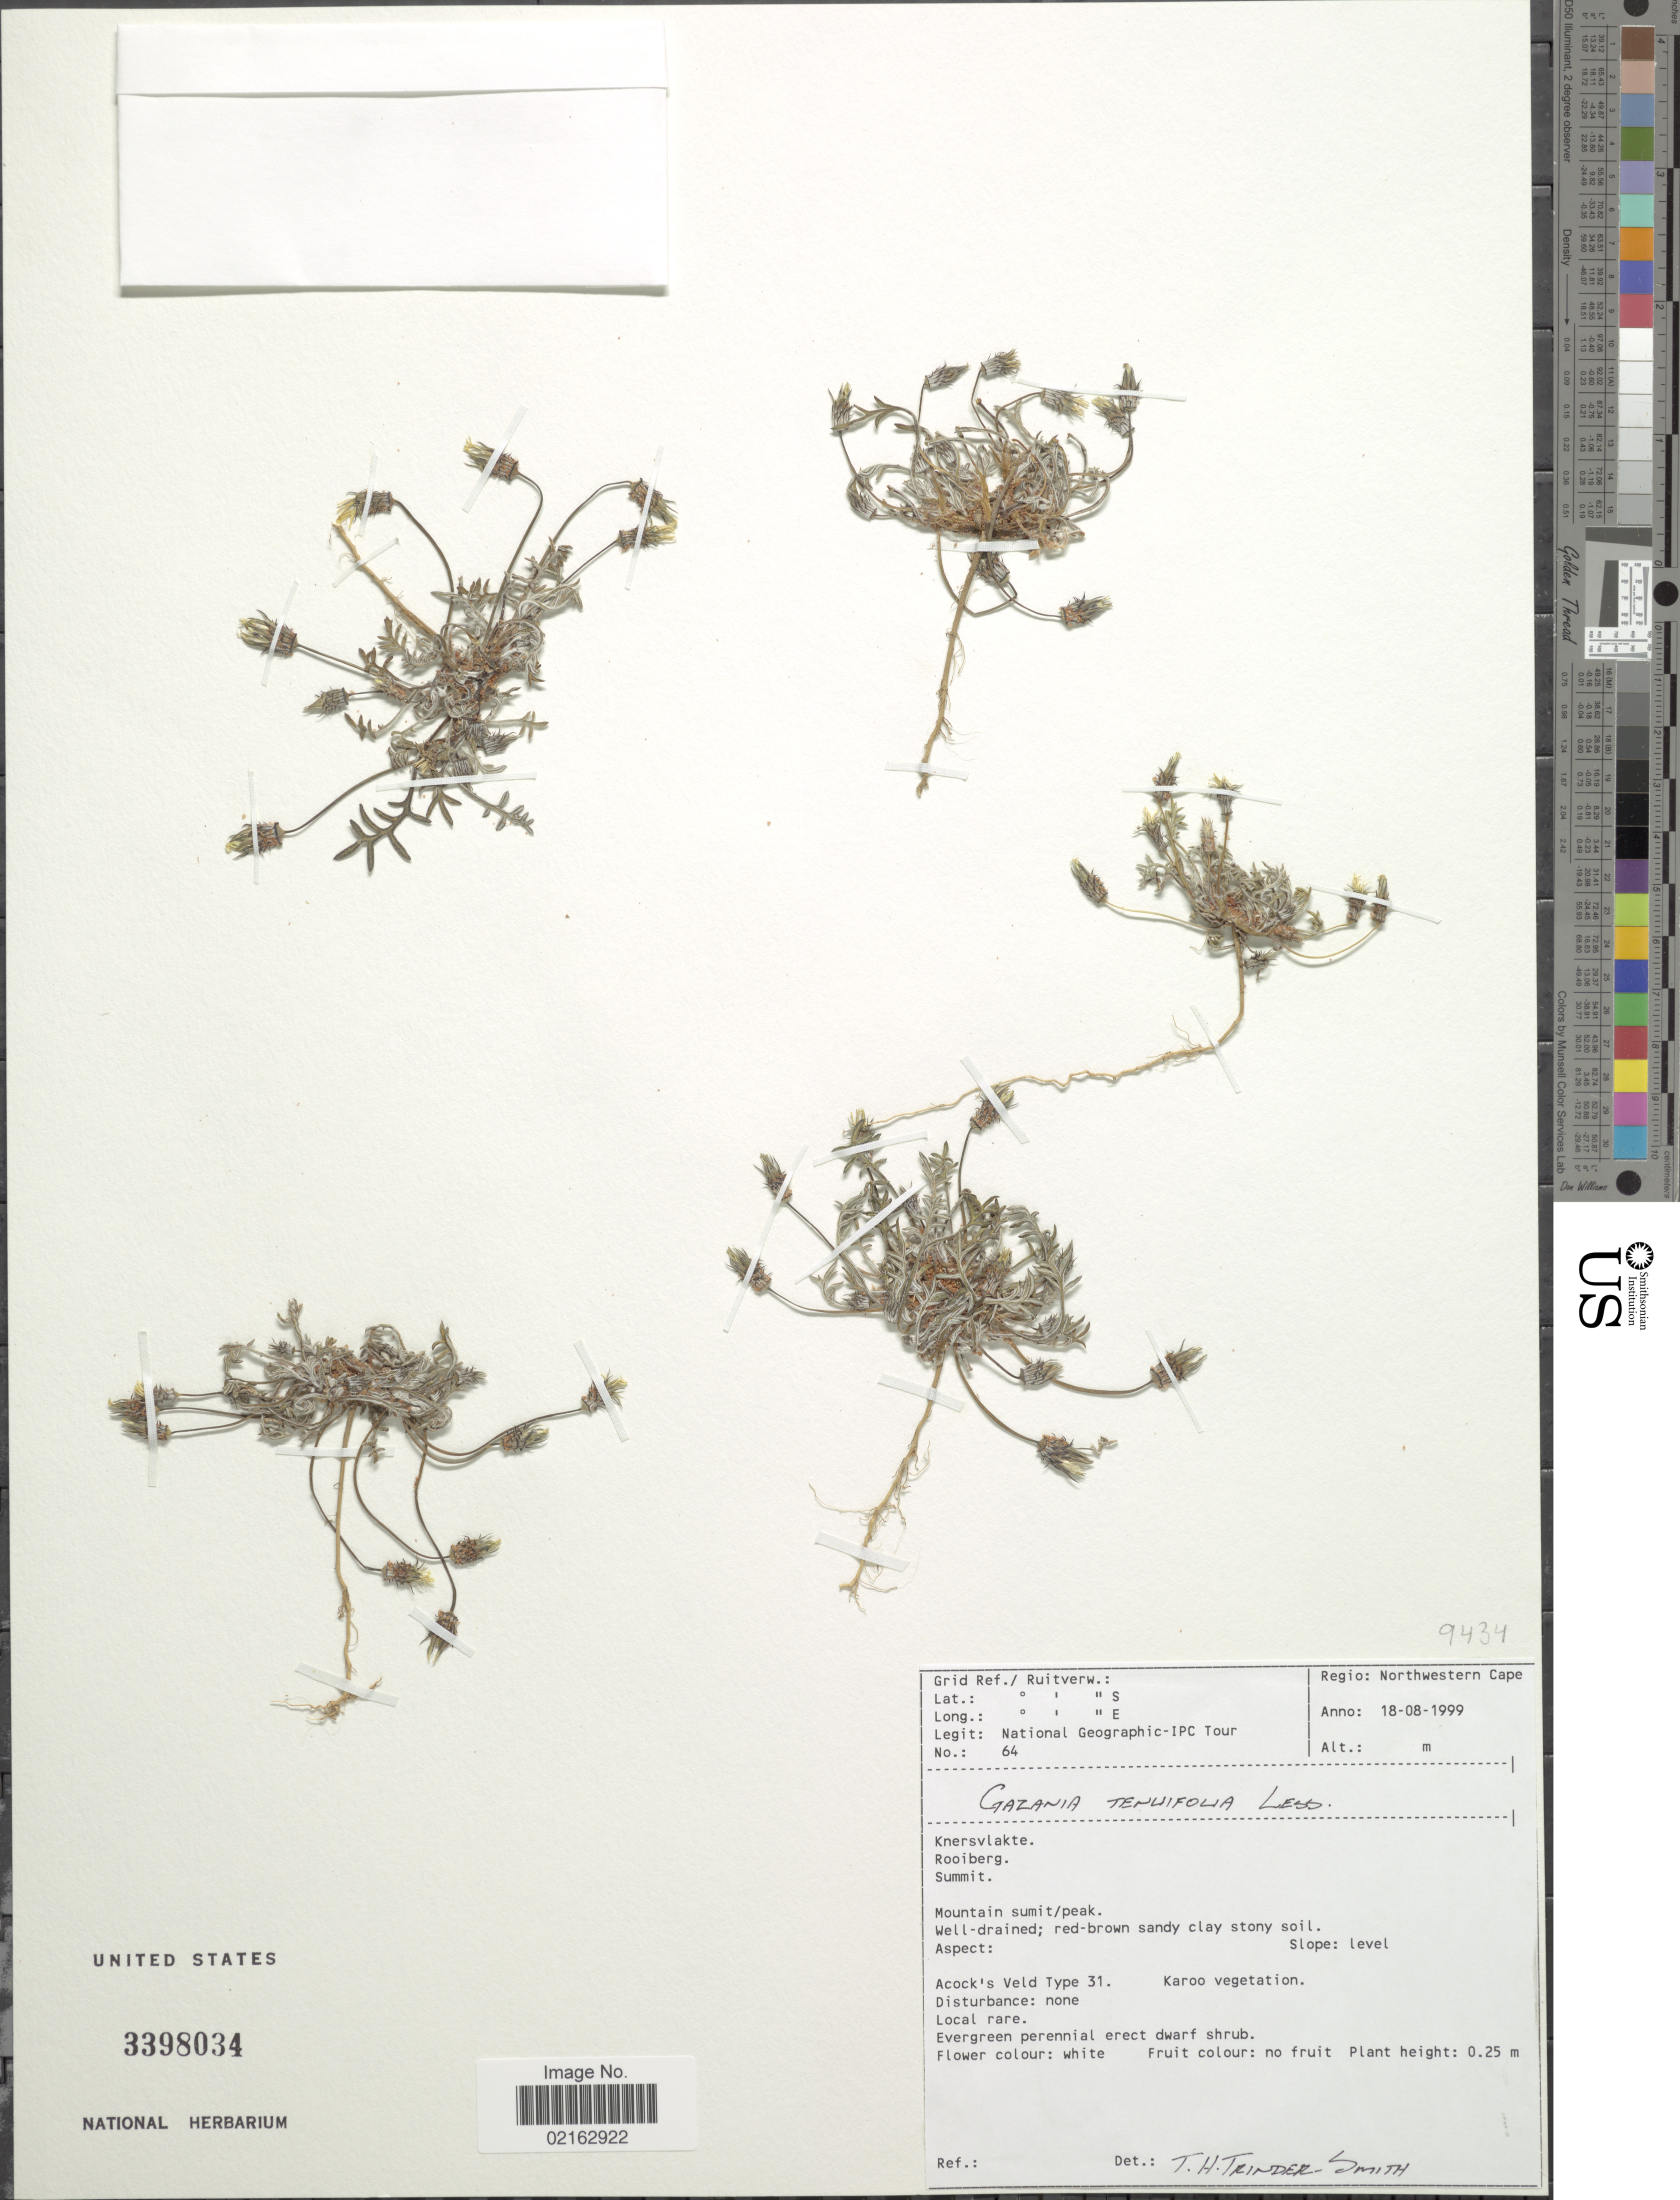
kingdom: Plantae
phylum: Tracheophyta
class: Magnoliopsida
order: Asterales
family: Asteraceae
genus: Gazania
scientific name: Gazania tenuifolia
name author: Less.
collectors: National Geographic IPC T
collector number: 64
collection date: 1999-08-18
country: South Africa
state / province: Western Cape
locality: Northwestern Cape. Knersvlakte. Rooiberg. Summit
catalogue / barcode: US 3398034